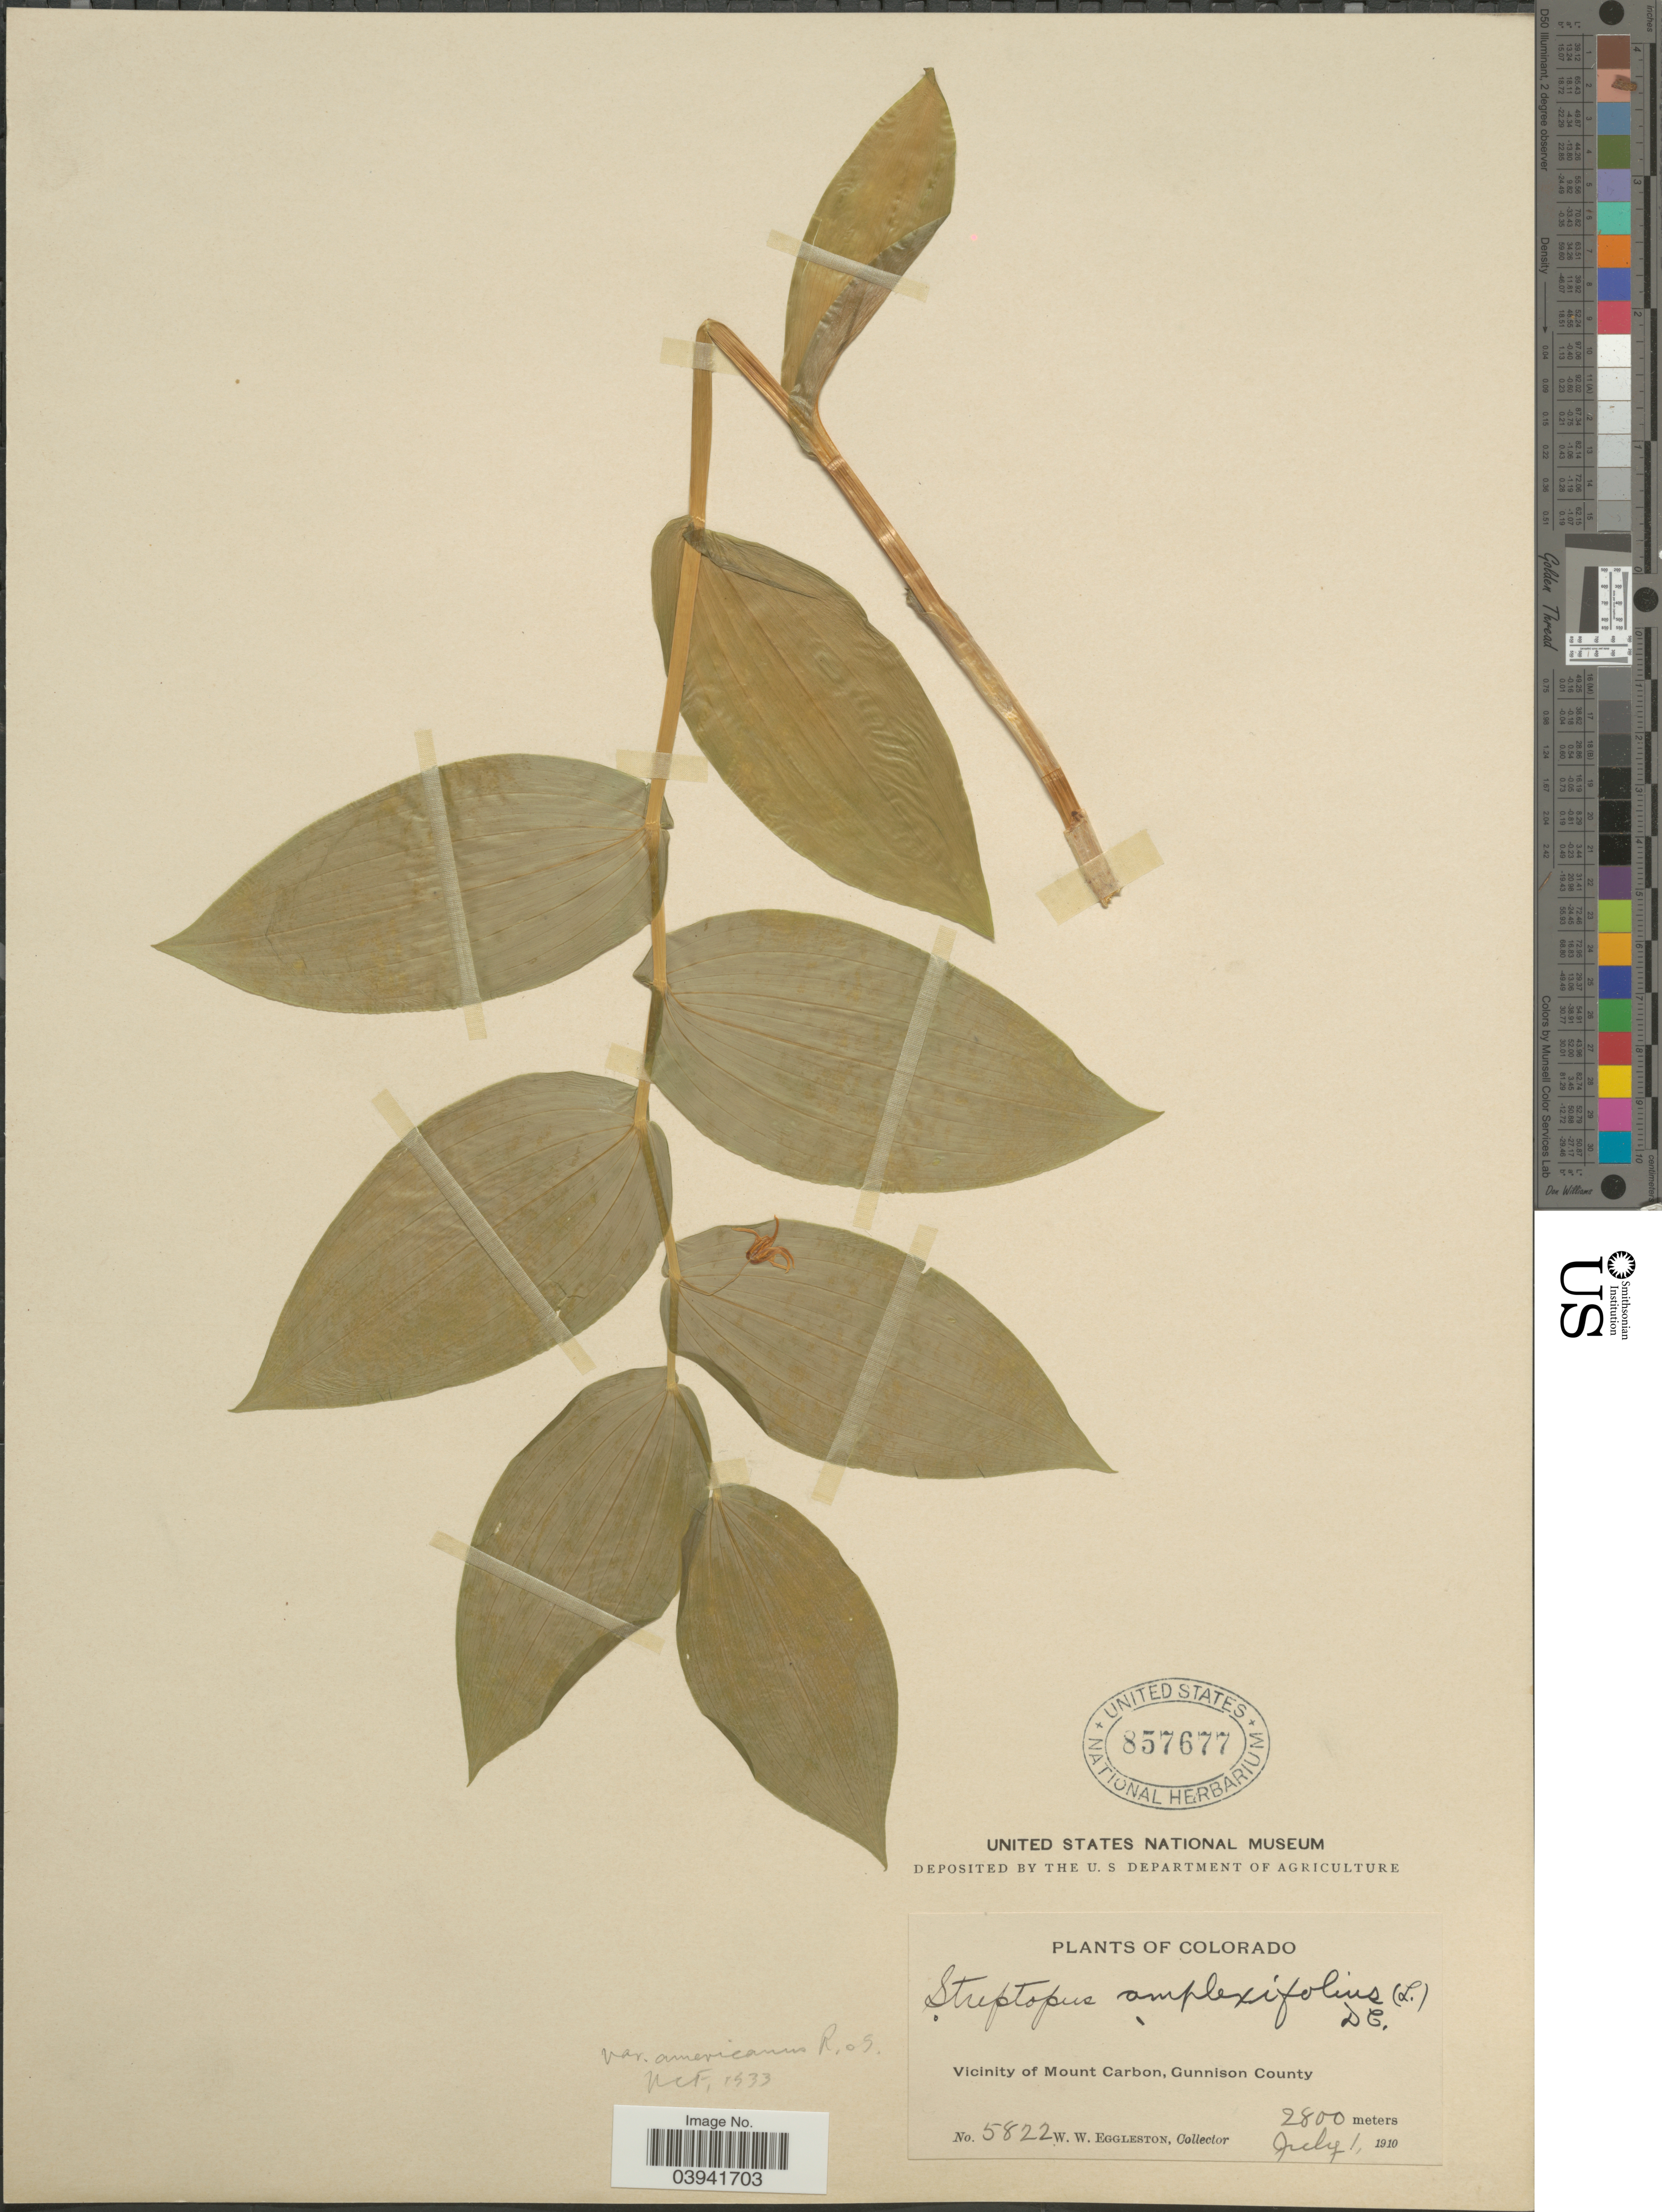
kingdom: Plantae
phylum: Tracheophyta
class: Liliopsida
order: Liliales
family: Liliaceae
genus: Streptopus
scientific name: Streptopus amplexifolius var. americanus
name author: Schult. & Schult. f.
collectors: W. W. Eggleston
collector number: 5822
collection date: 1910-07-01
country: United States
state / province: Colorado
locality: Vicinity of Mount Carbon, Gunnison County.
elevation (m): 2800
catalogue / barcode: US 857677